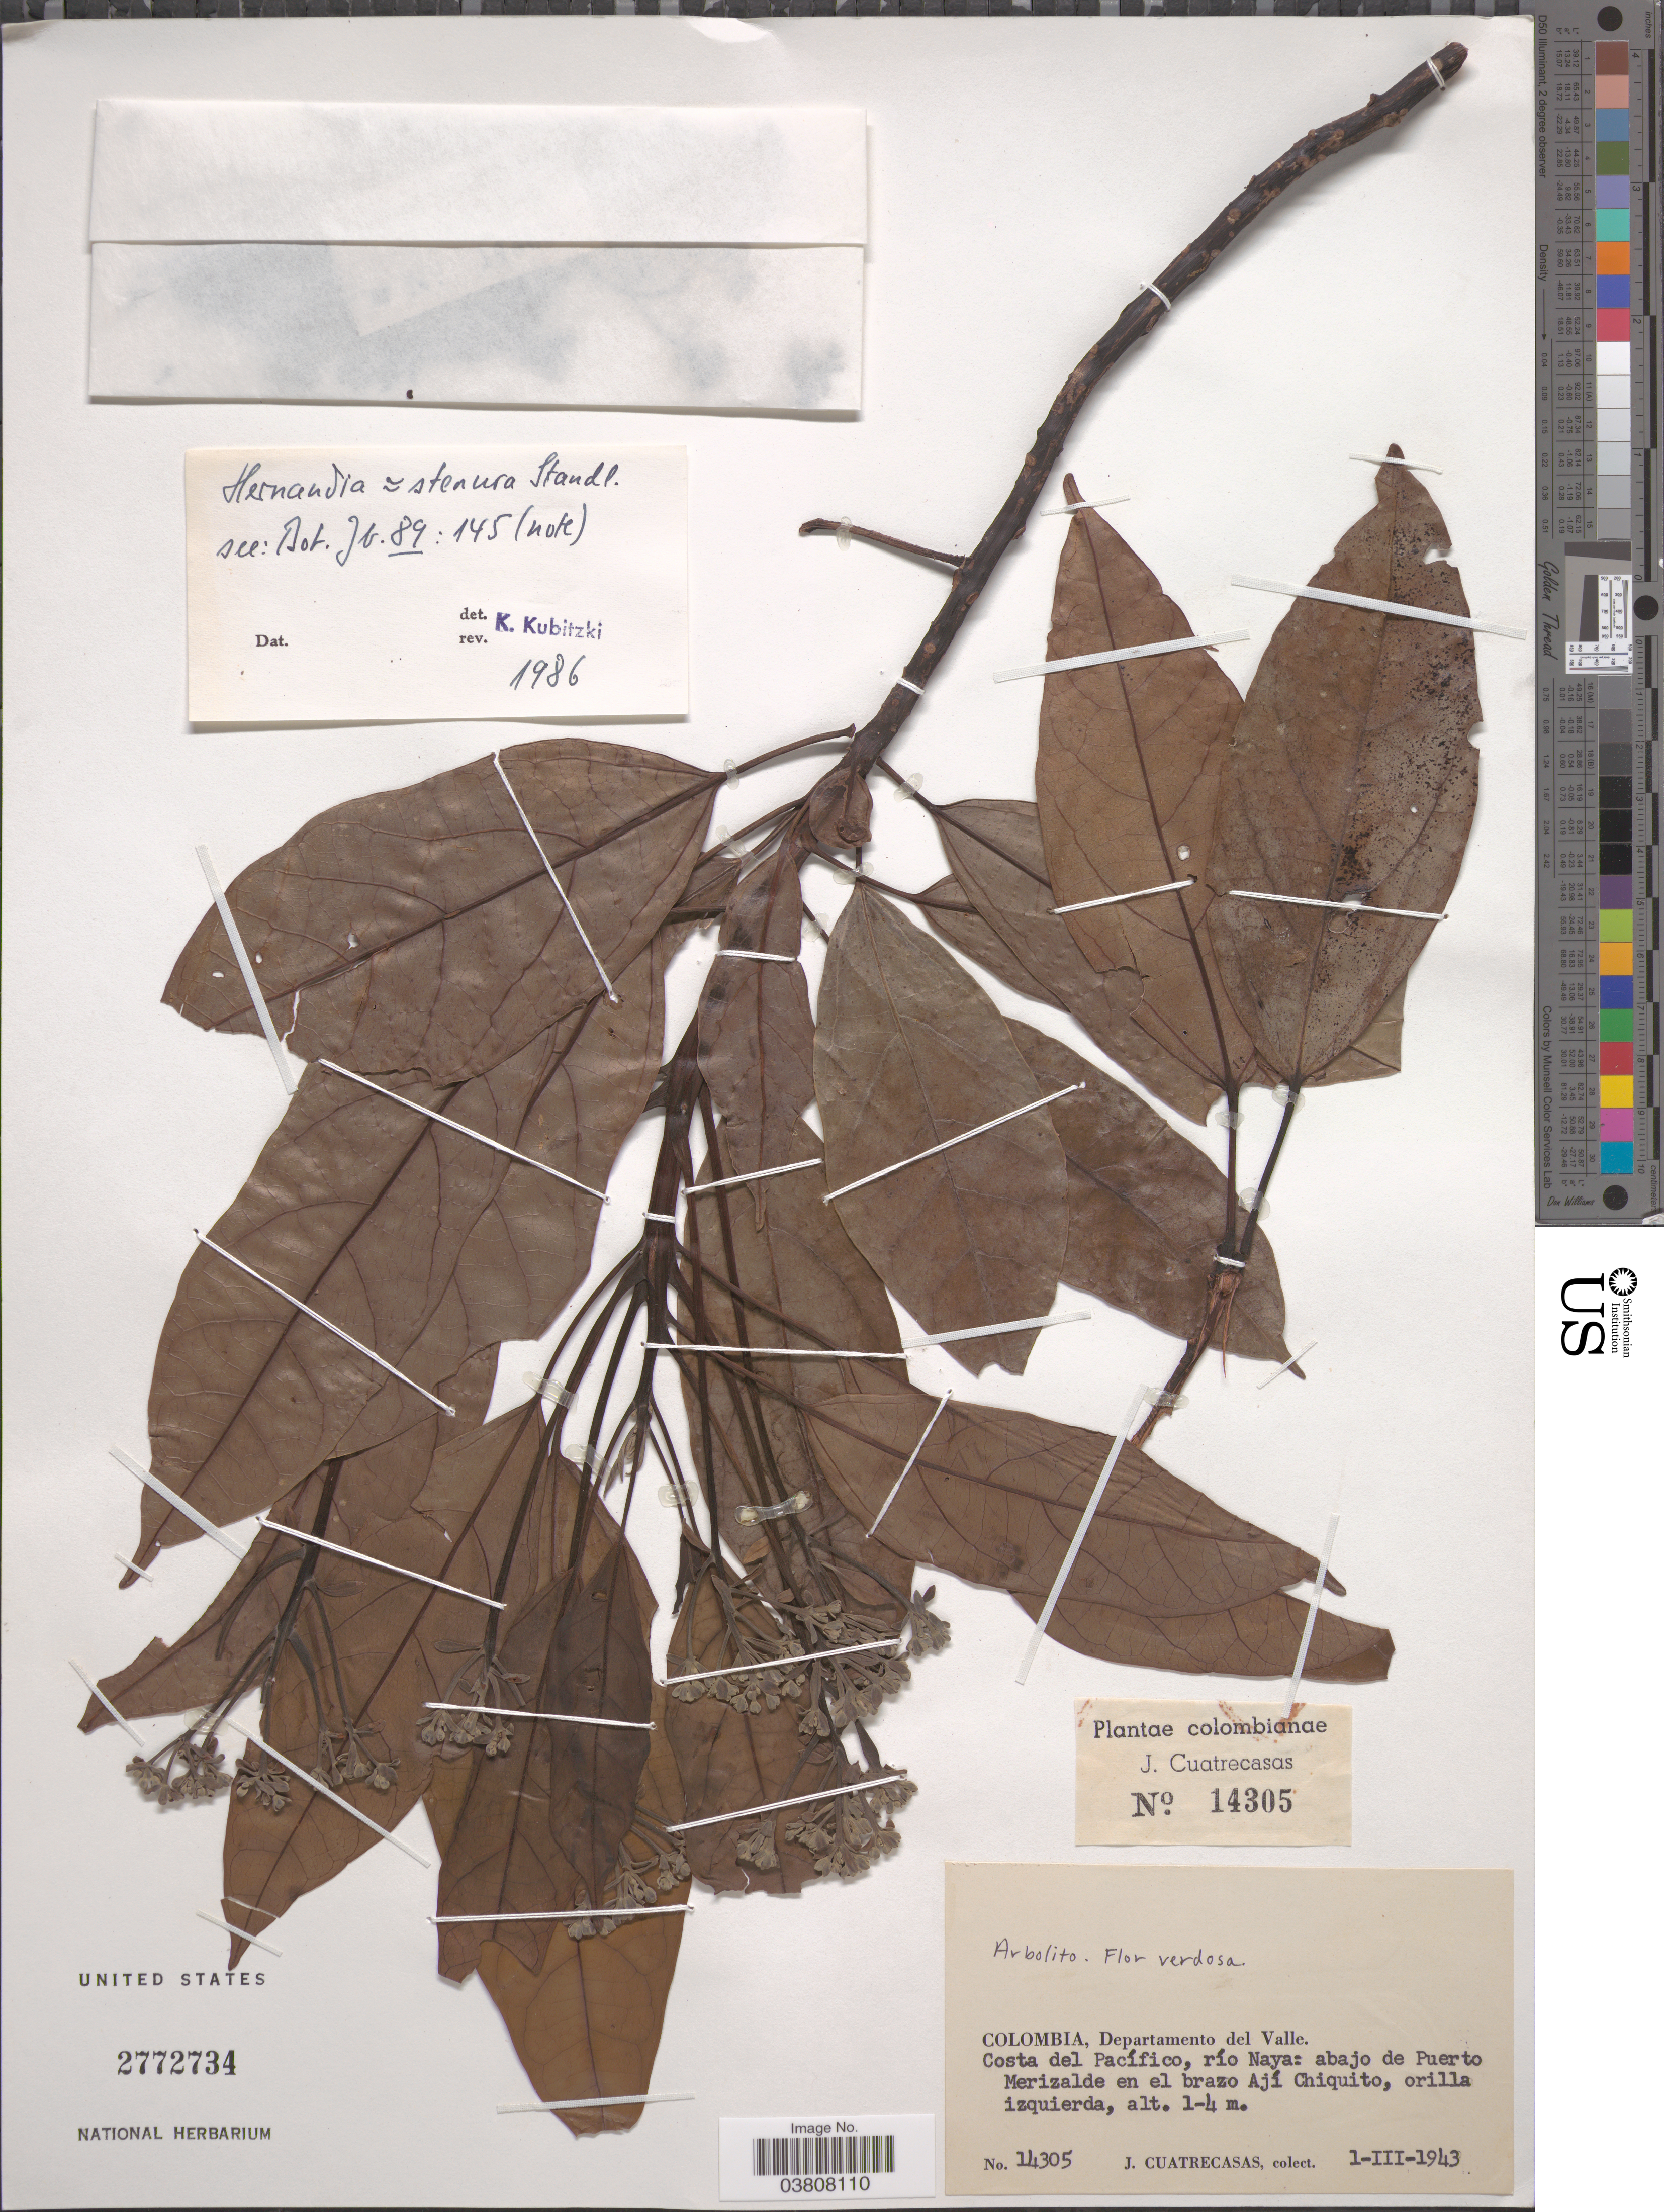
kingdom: Plantae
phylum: Tracheophyta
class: Magnoliopsida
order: Laurales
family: Hernandiaceae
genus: Hernandia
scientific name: Hernandia stenura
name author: Standl.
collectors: J. Cuatrecasas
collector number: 14305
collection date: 1943-03-01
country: Colombia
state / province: Valle del Cauca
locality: Departamento del Valle. Costa del Pacífico, río Naya: abajo de Puerto Merizalde en el brazo Ají Chiquito, orilla izquierda.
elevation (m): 1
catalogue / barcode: US 2772734